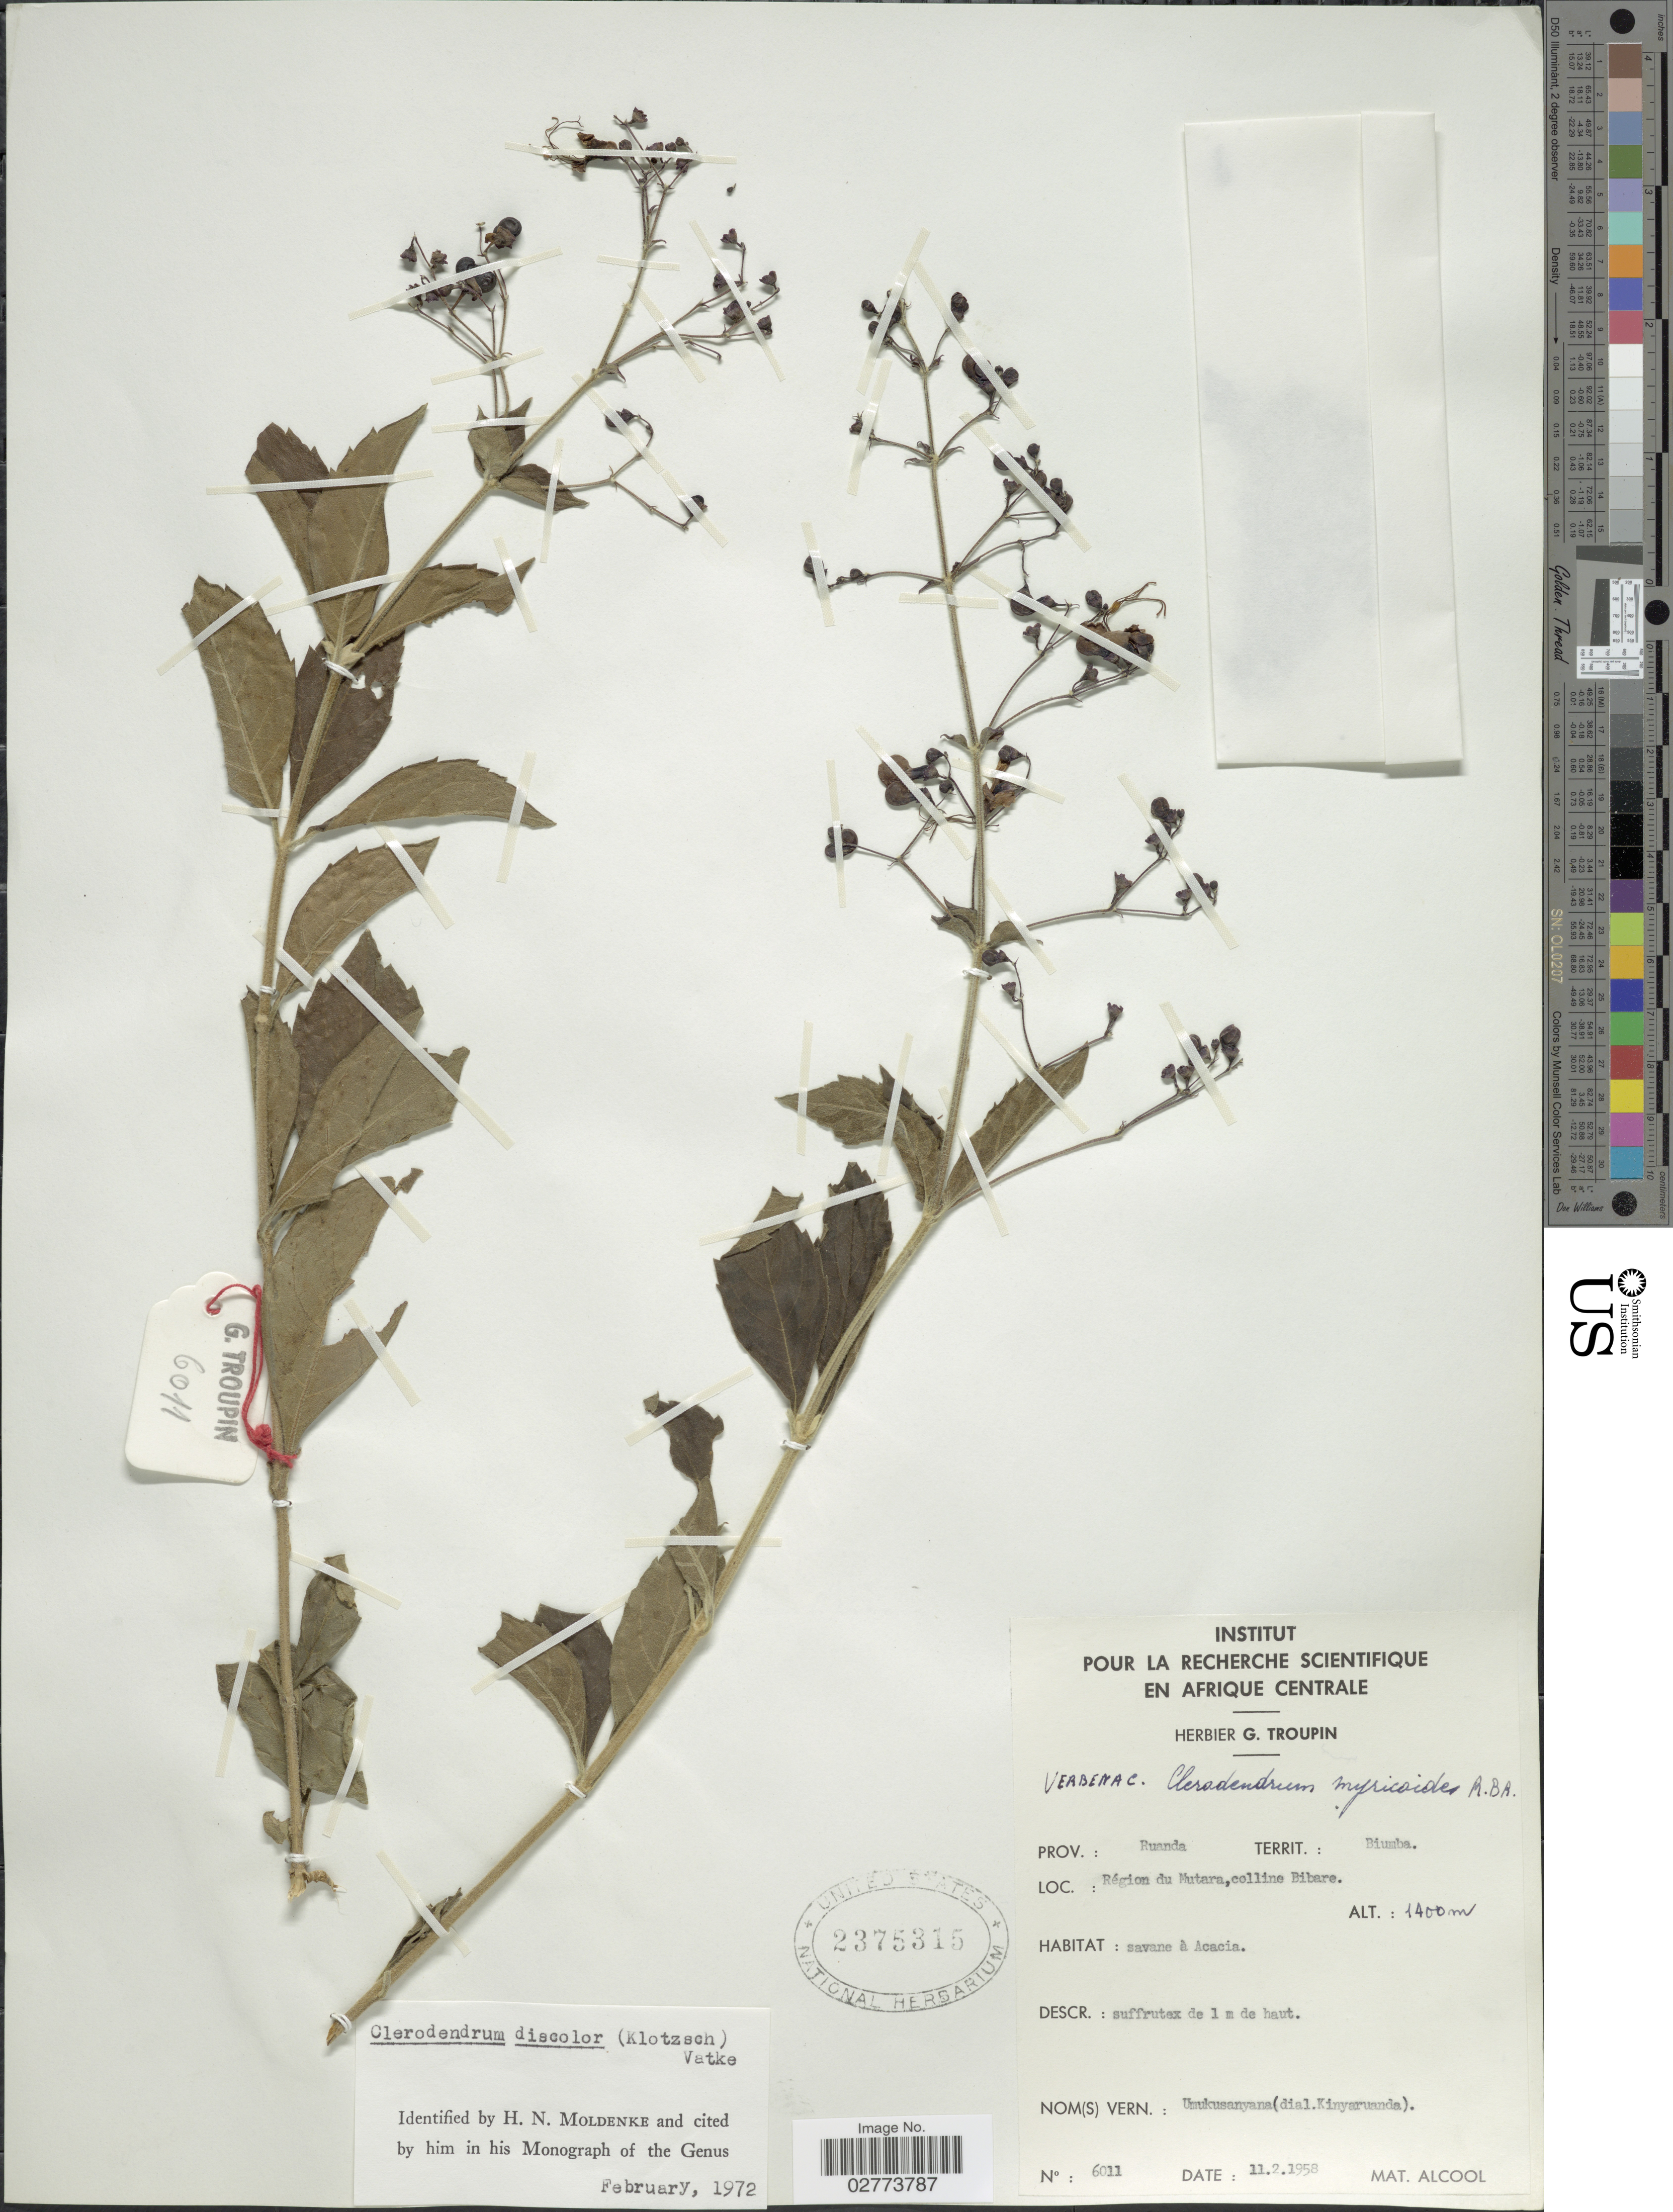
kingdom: Plantae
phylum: Tracheophyta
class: Magnoliopsida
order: Lamiales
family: Lamiaceae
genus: Clerodendrum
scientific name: Clerodendrum discolor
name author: (Klotzsch) Vatke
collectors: ex herb. G. Troupin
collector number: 6011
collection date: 1958-02-11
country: Rwanda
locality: Prov.: Ruanda, Territ: Biumba, Région du Mutara, colline Bibare.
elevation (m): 1400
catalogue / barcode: US 2375315